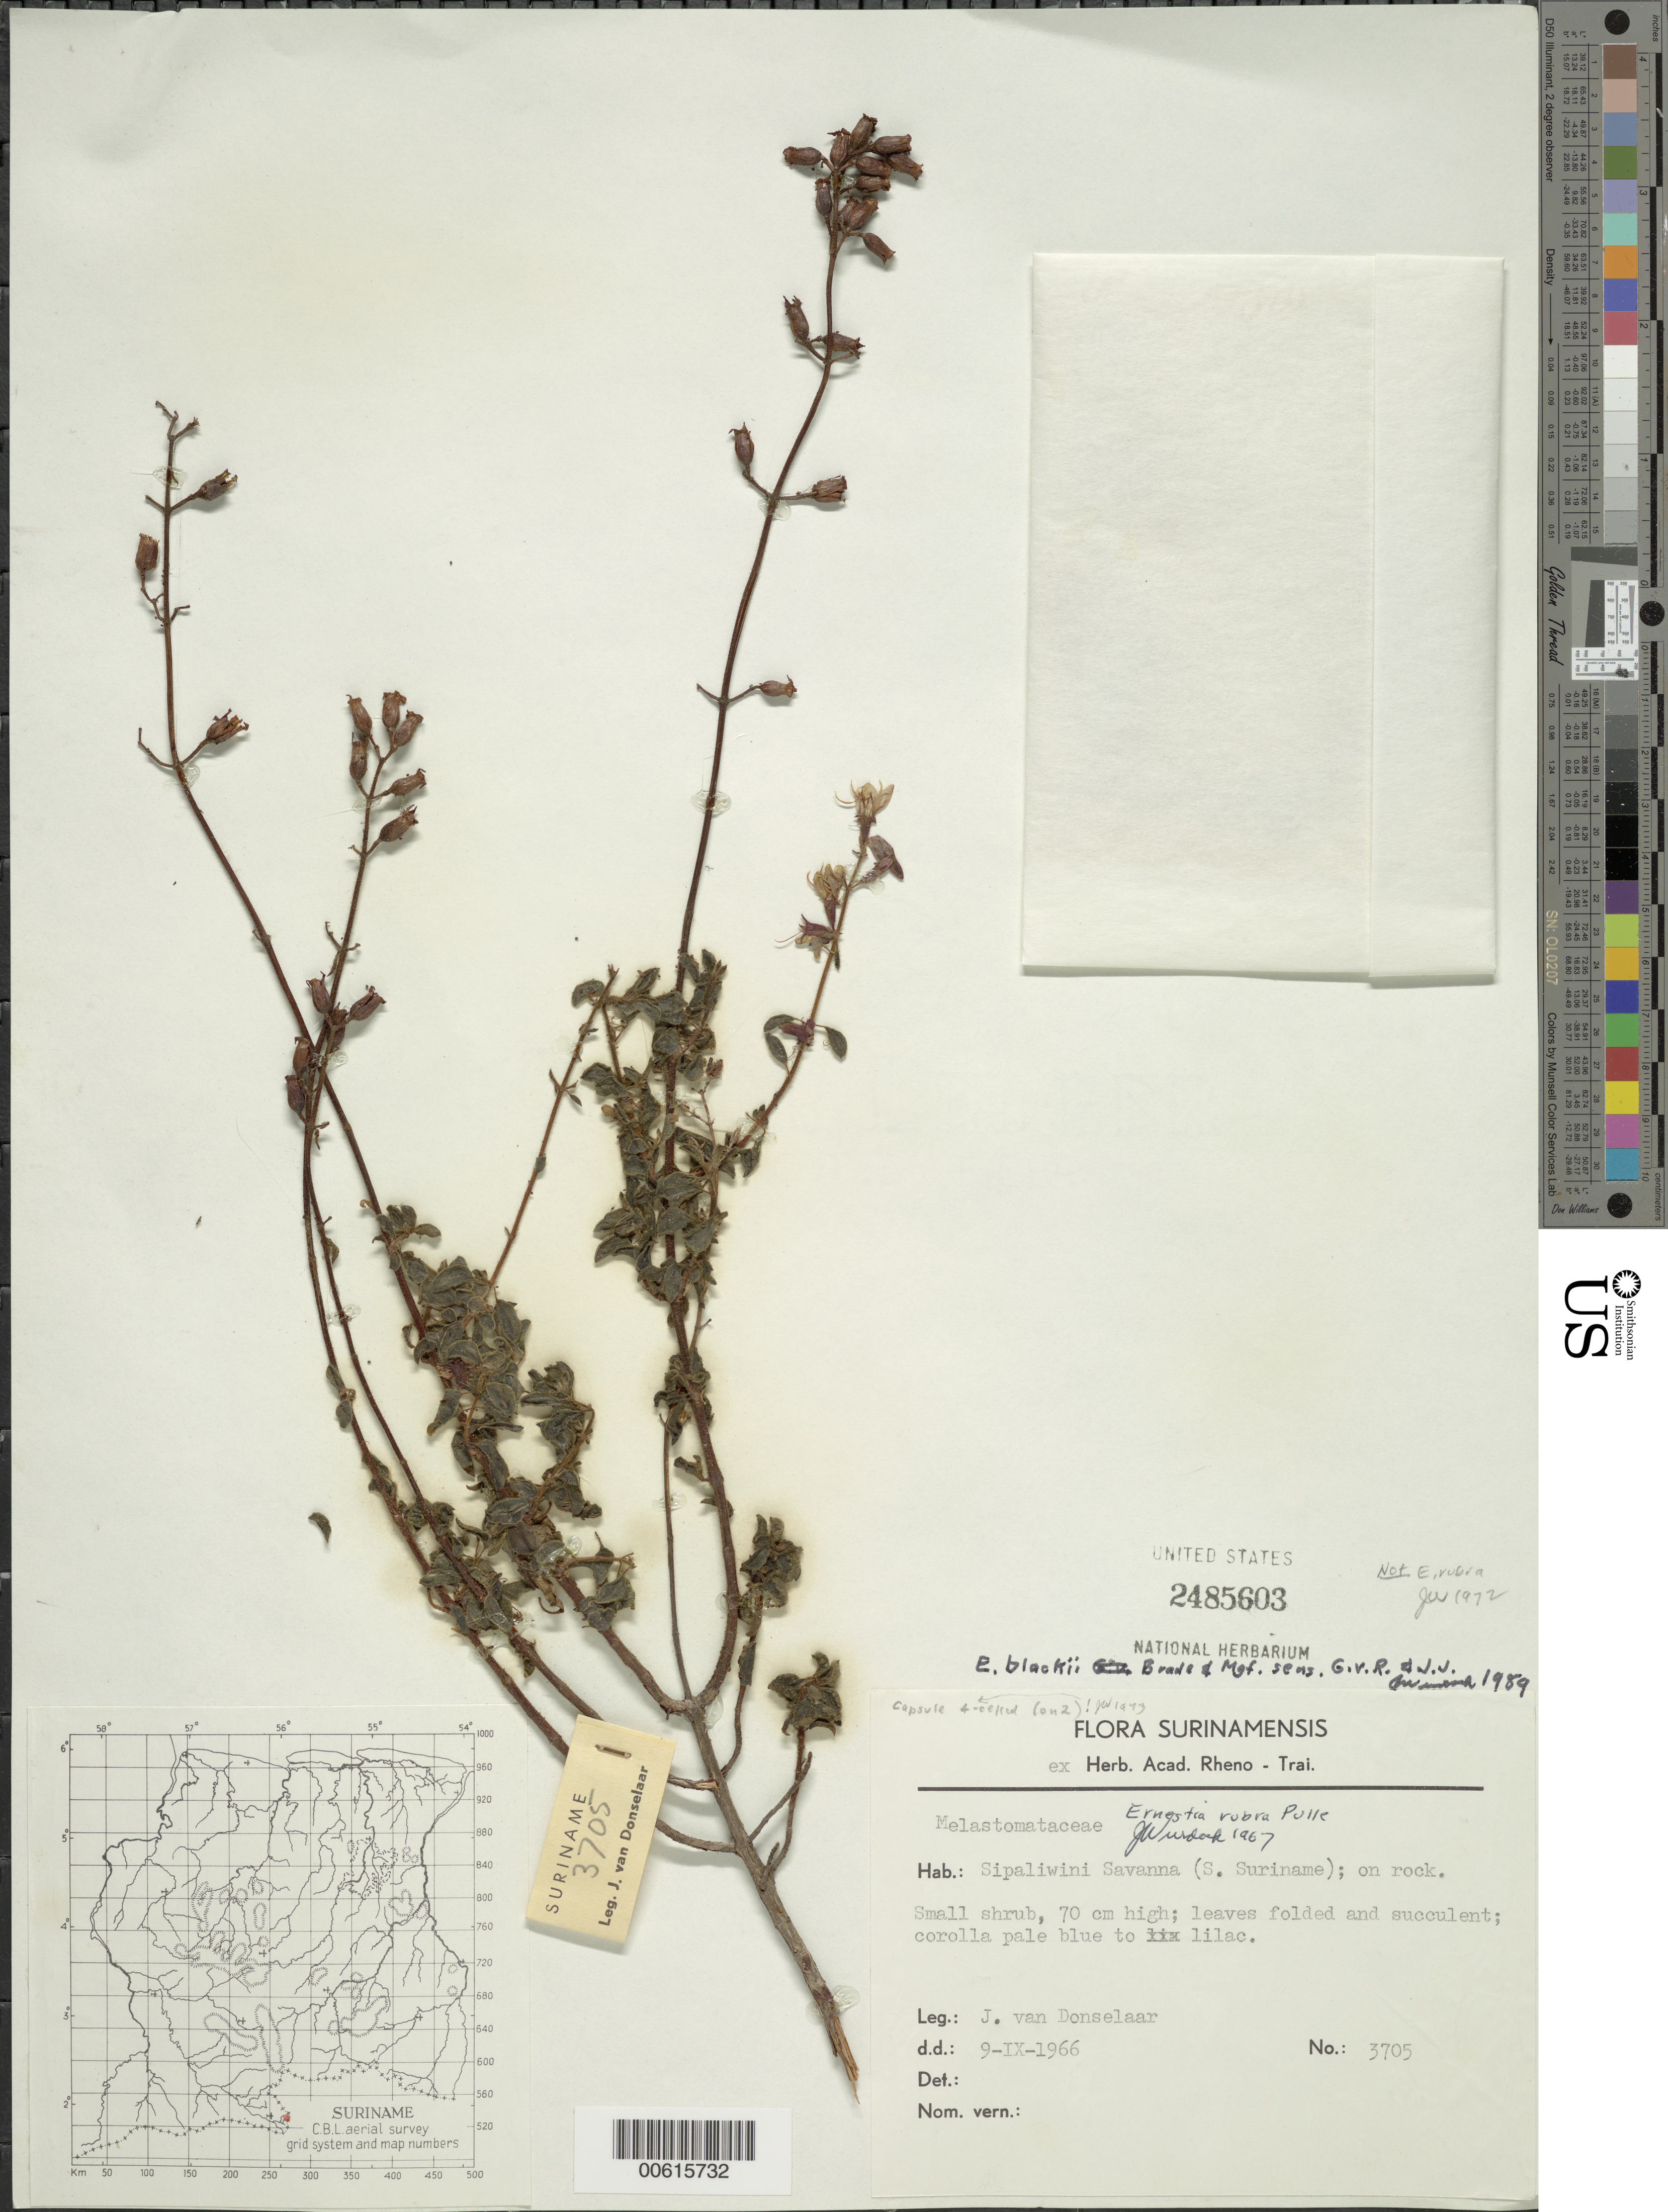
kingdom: Plantae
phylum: Tracheophyta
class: Magnoliopsida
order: Myrtales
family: Melastomataceae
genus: Ernestia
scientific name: Ernestia blackii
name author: Brade & Markgr.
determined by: Wurdack, John J., (US), US (UNITED STATES)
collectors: J. Donselaar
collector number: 3705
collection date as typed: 9-Sep-66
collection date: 1966-09-09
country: Suriname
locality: Sipaliwini Savanna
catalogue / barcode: US 2485603